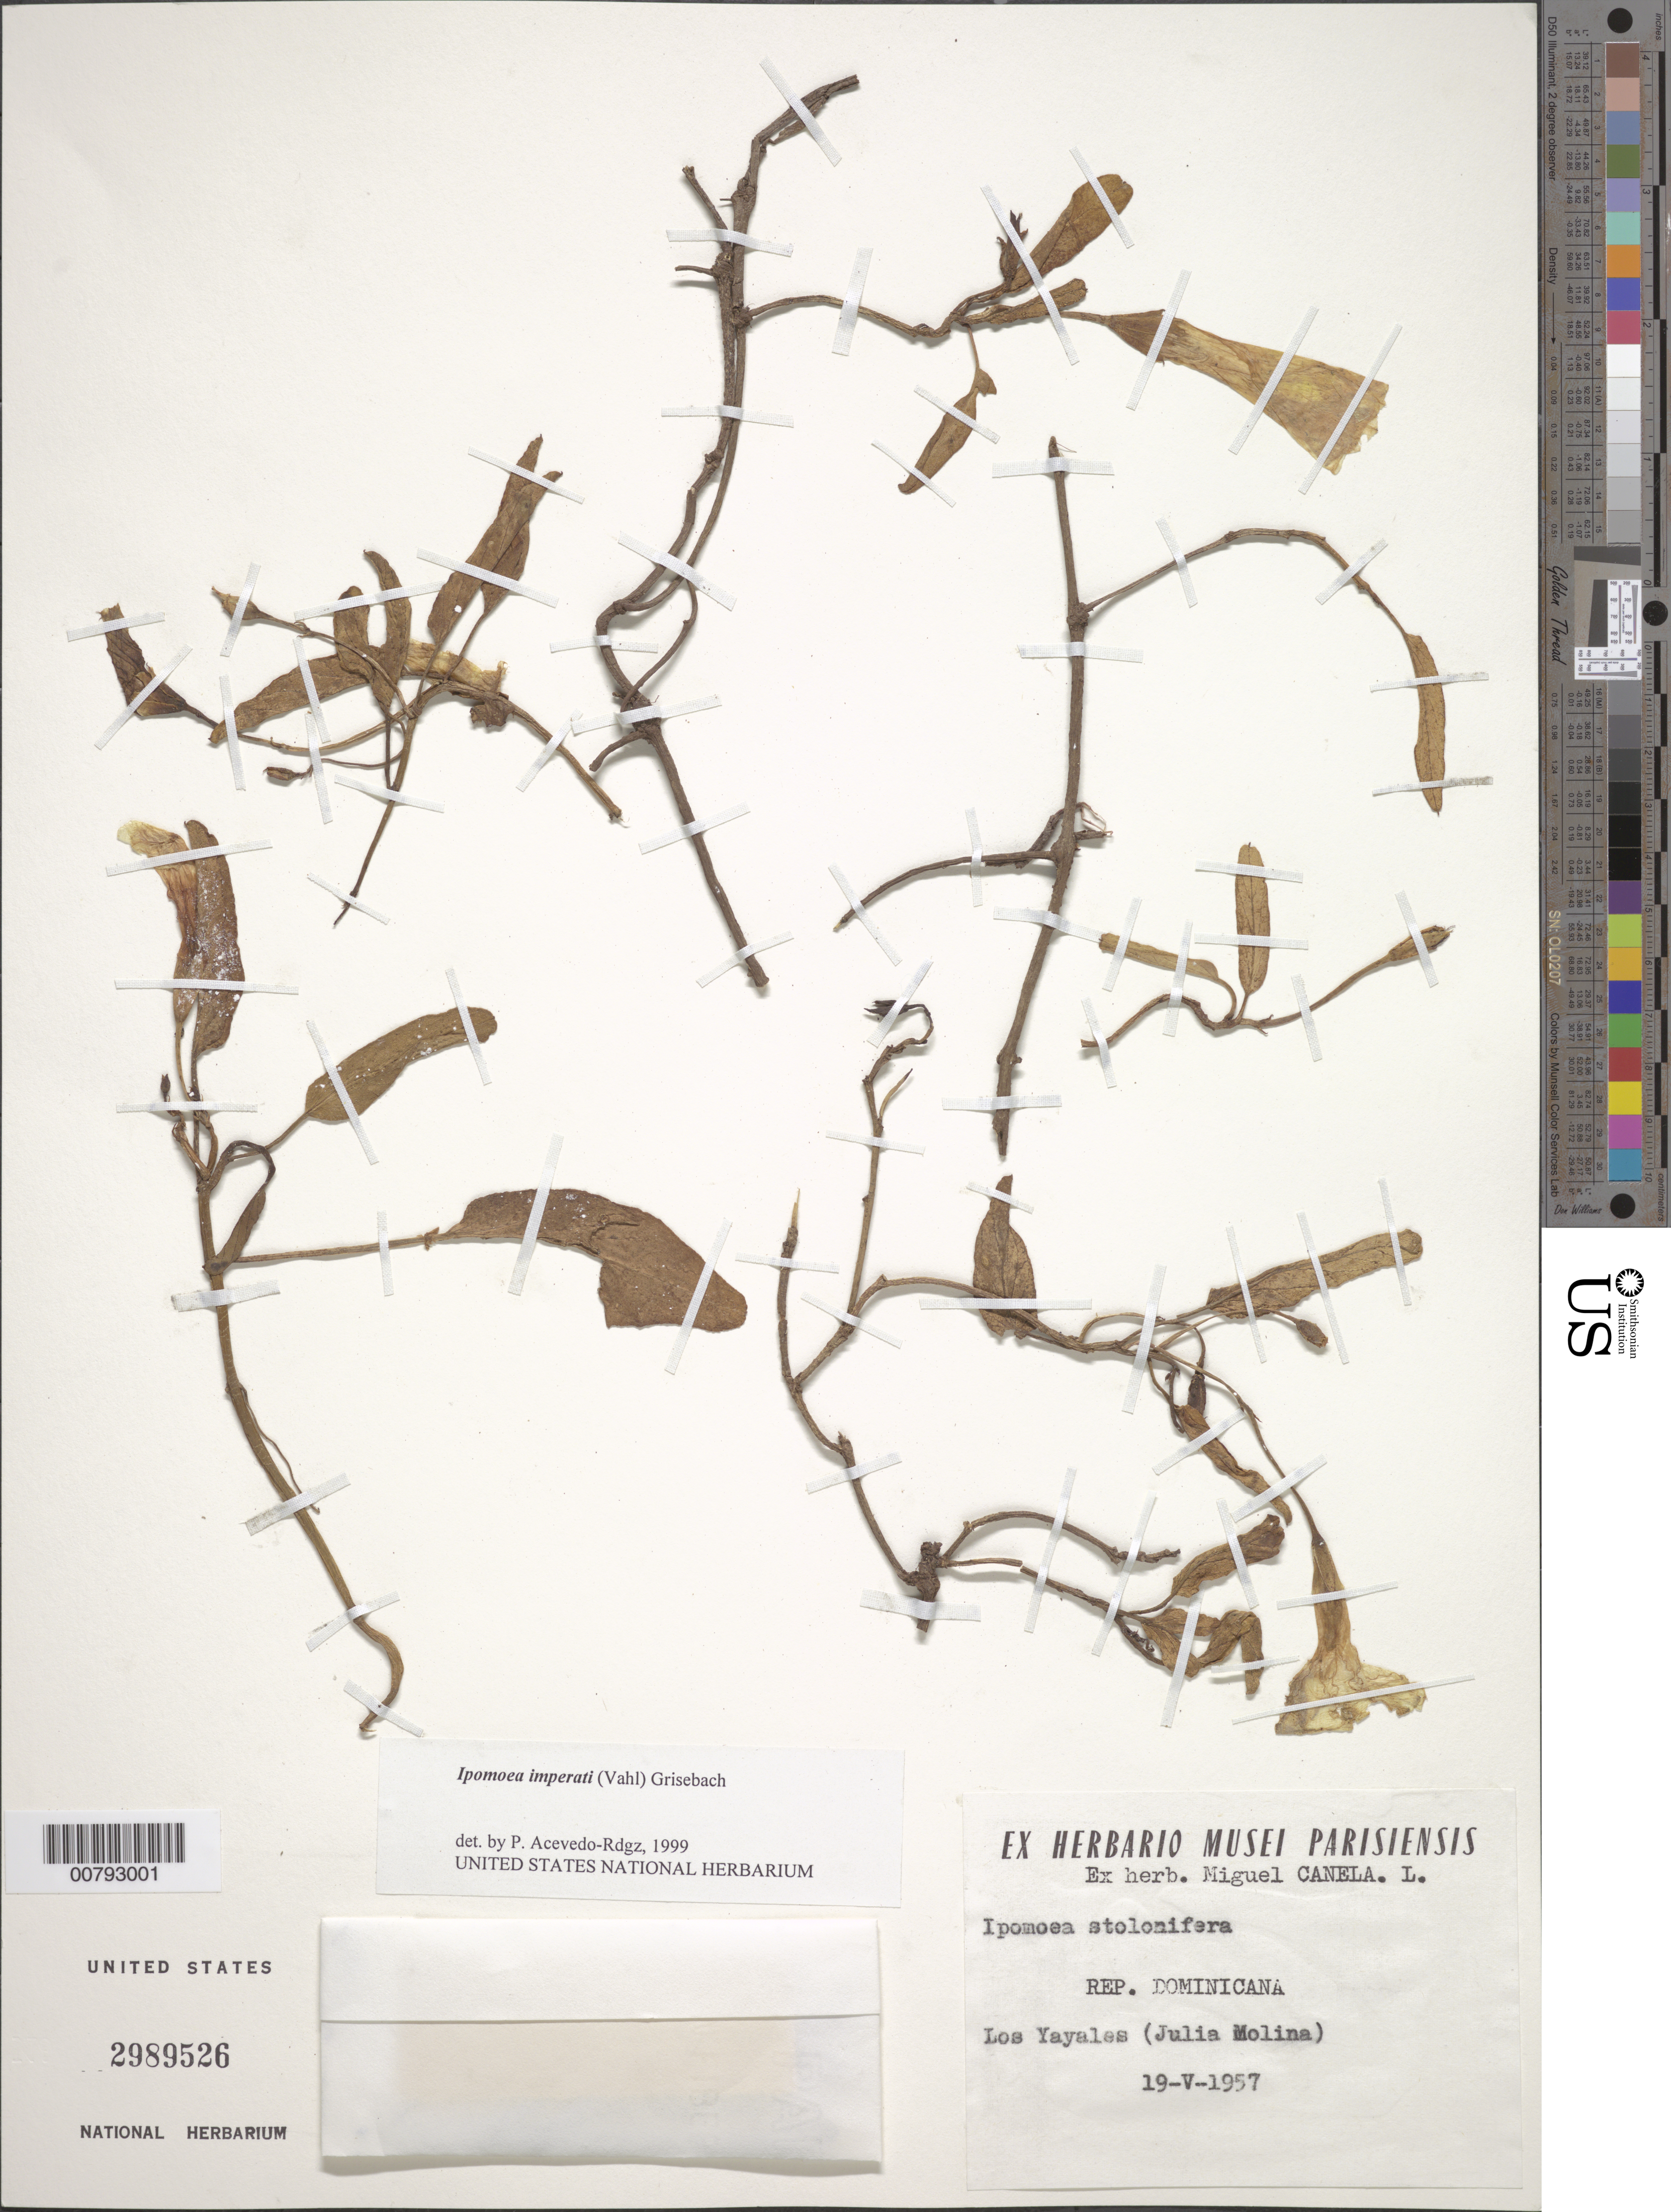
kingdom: Plantae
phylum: Tracheophyta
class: Magnoliopsida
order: Solanales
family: Convolvulaceae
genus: Ipomoea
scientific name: Ipomoea imperati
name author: (Vahl) Griseb.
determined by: Acevedo-Rodríguez, P., (BOT), Smithsonian Institution - National Museum of Natural History (UNITED STATES)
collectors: M. Canela Lazaro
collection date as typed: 19 May 1957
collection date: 1957-05-19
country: Dominican Republic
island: Hispaniola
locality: Los Yayales (Julia Molina).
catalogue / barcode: US 2989526